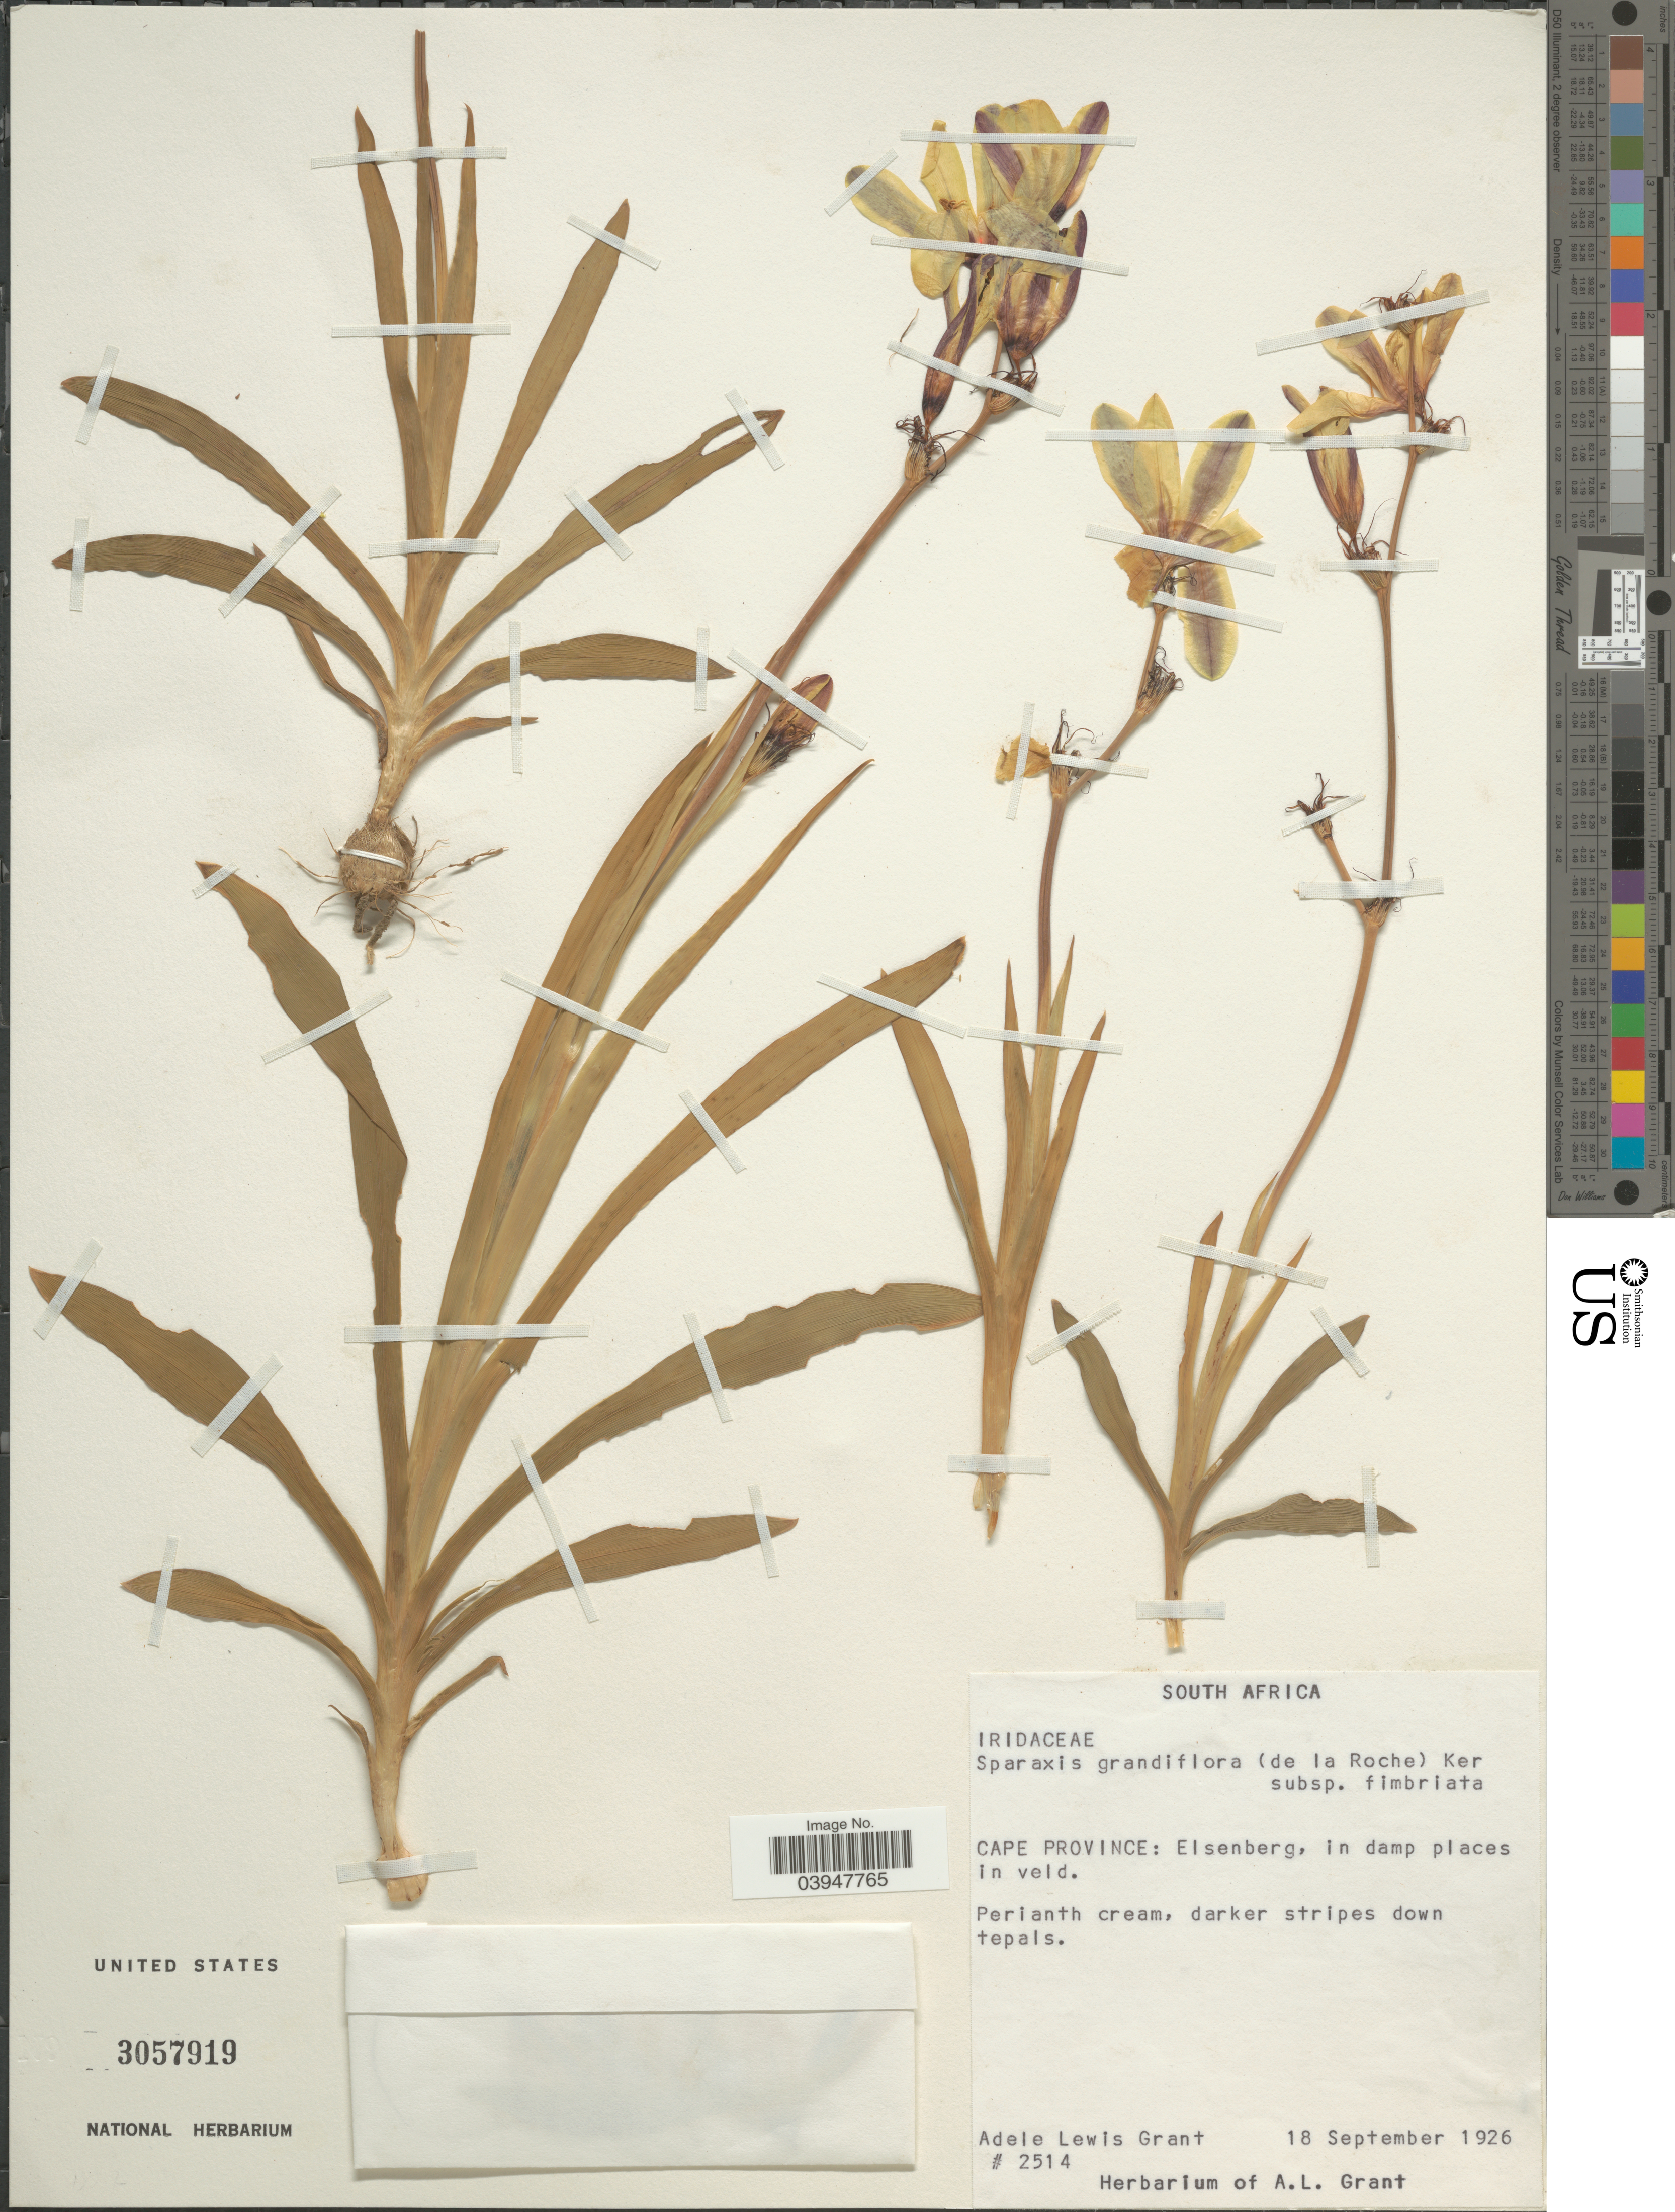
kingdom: Plantae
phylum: Tracheophyta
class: Liliopsida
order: Asparagales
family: Iridaceae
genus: Sparaxis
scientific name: Sparaxis grandiflora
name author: Ker Gawl.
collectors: A. L. Grant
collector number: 2514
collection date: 1926-09-18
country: South Africa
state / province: Western Cape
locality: Elsenberg, in damp places in veld.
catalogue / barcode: US 3057919